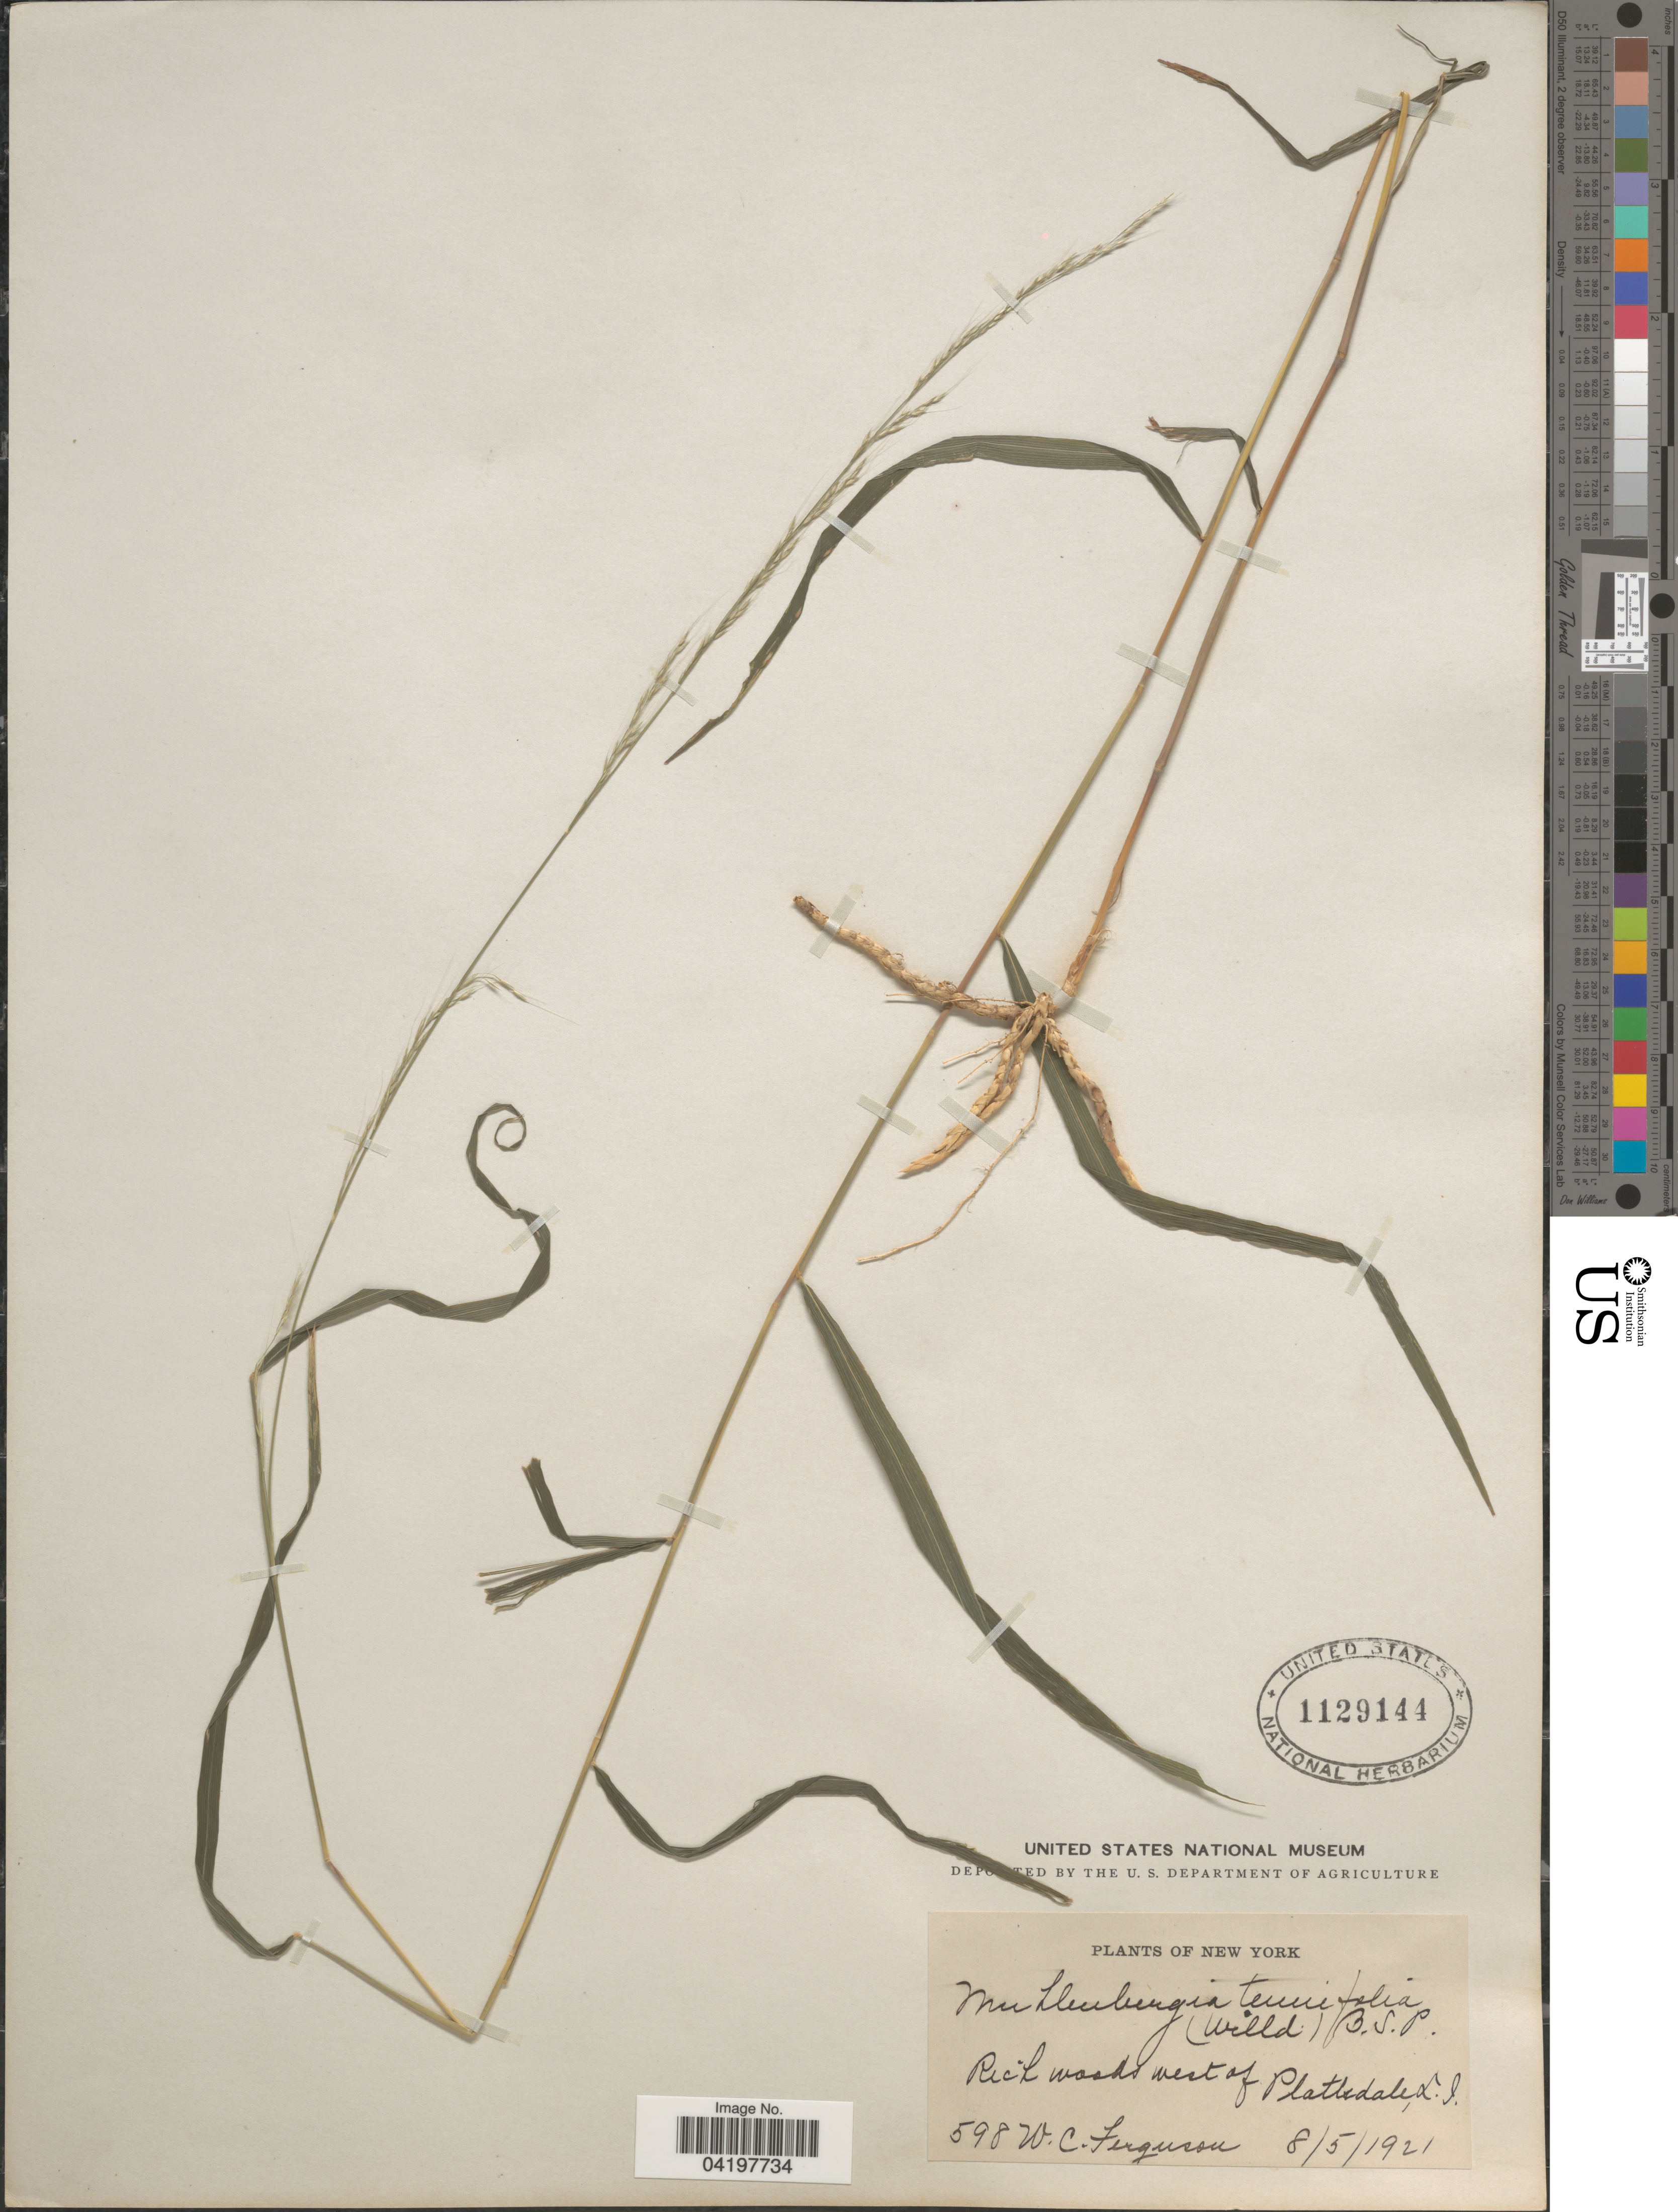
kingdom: Plantae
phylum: Tracheophyta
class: Liliopsida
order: Poales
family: Poaceae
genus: Muhlenbergia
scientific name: Muhlenbergia tenuiflora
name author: (Willd.) Britton, Stearns & Poggenb.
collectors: W. Ferguson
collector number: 598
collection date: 1921-08-05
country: United States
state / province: New York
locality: Rich woods west of Plattsdale, L. I.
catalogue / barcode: US 1129144